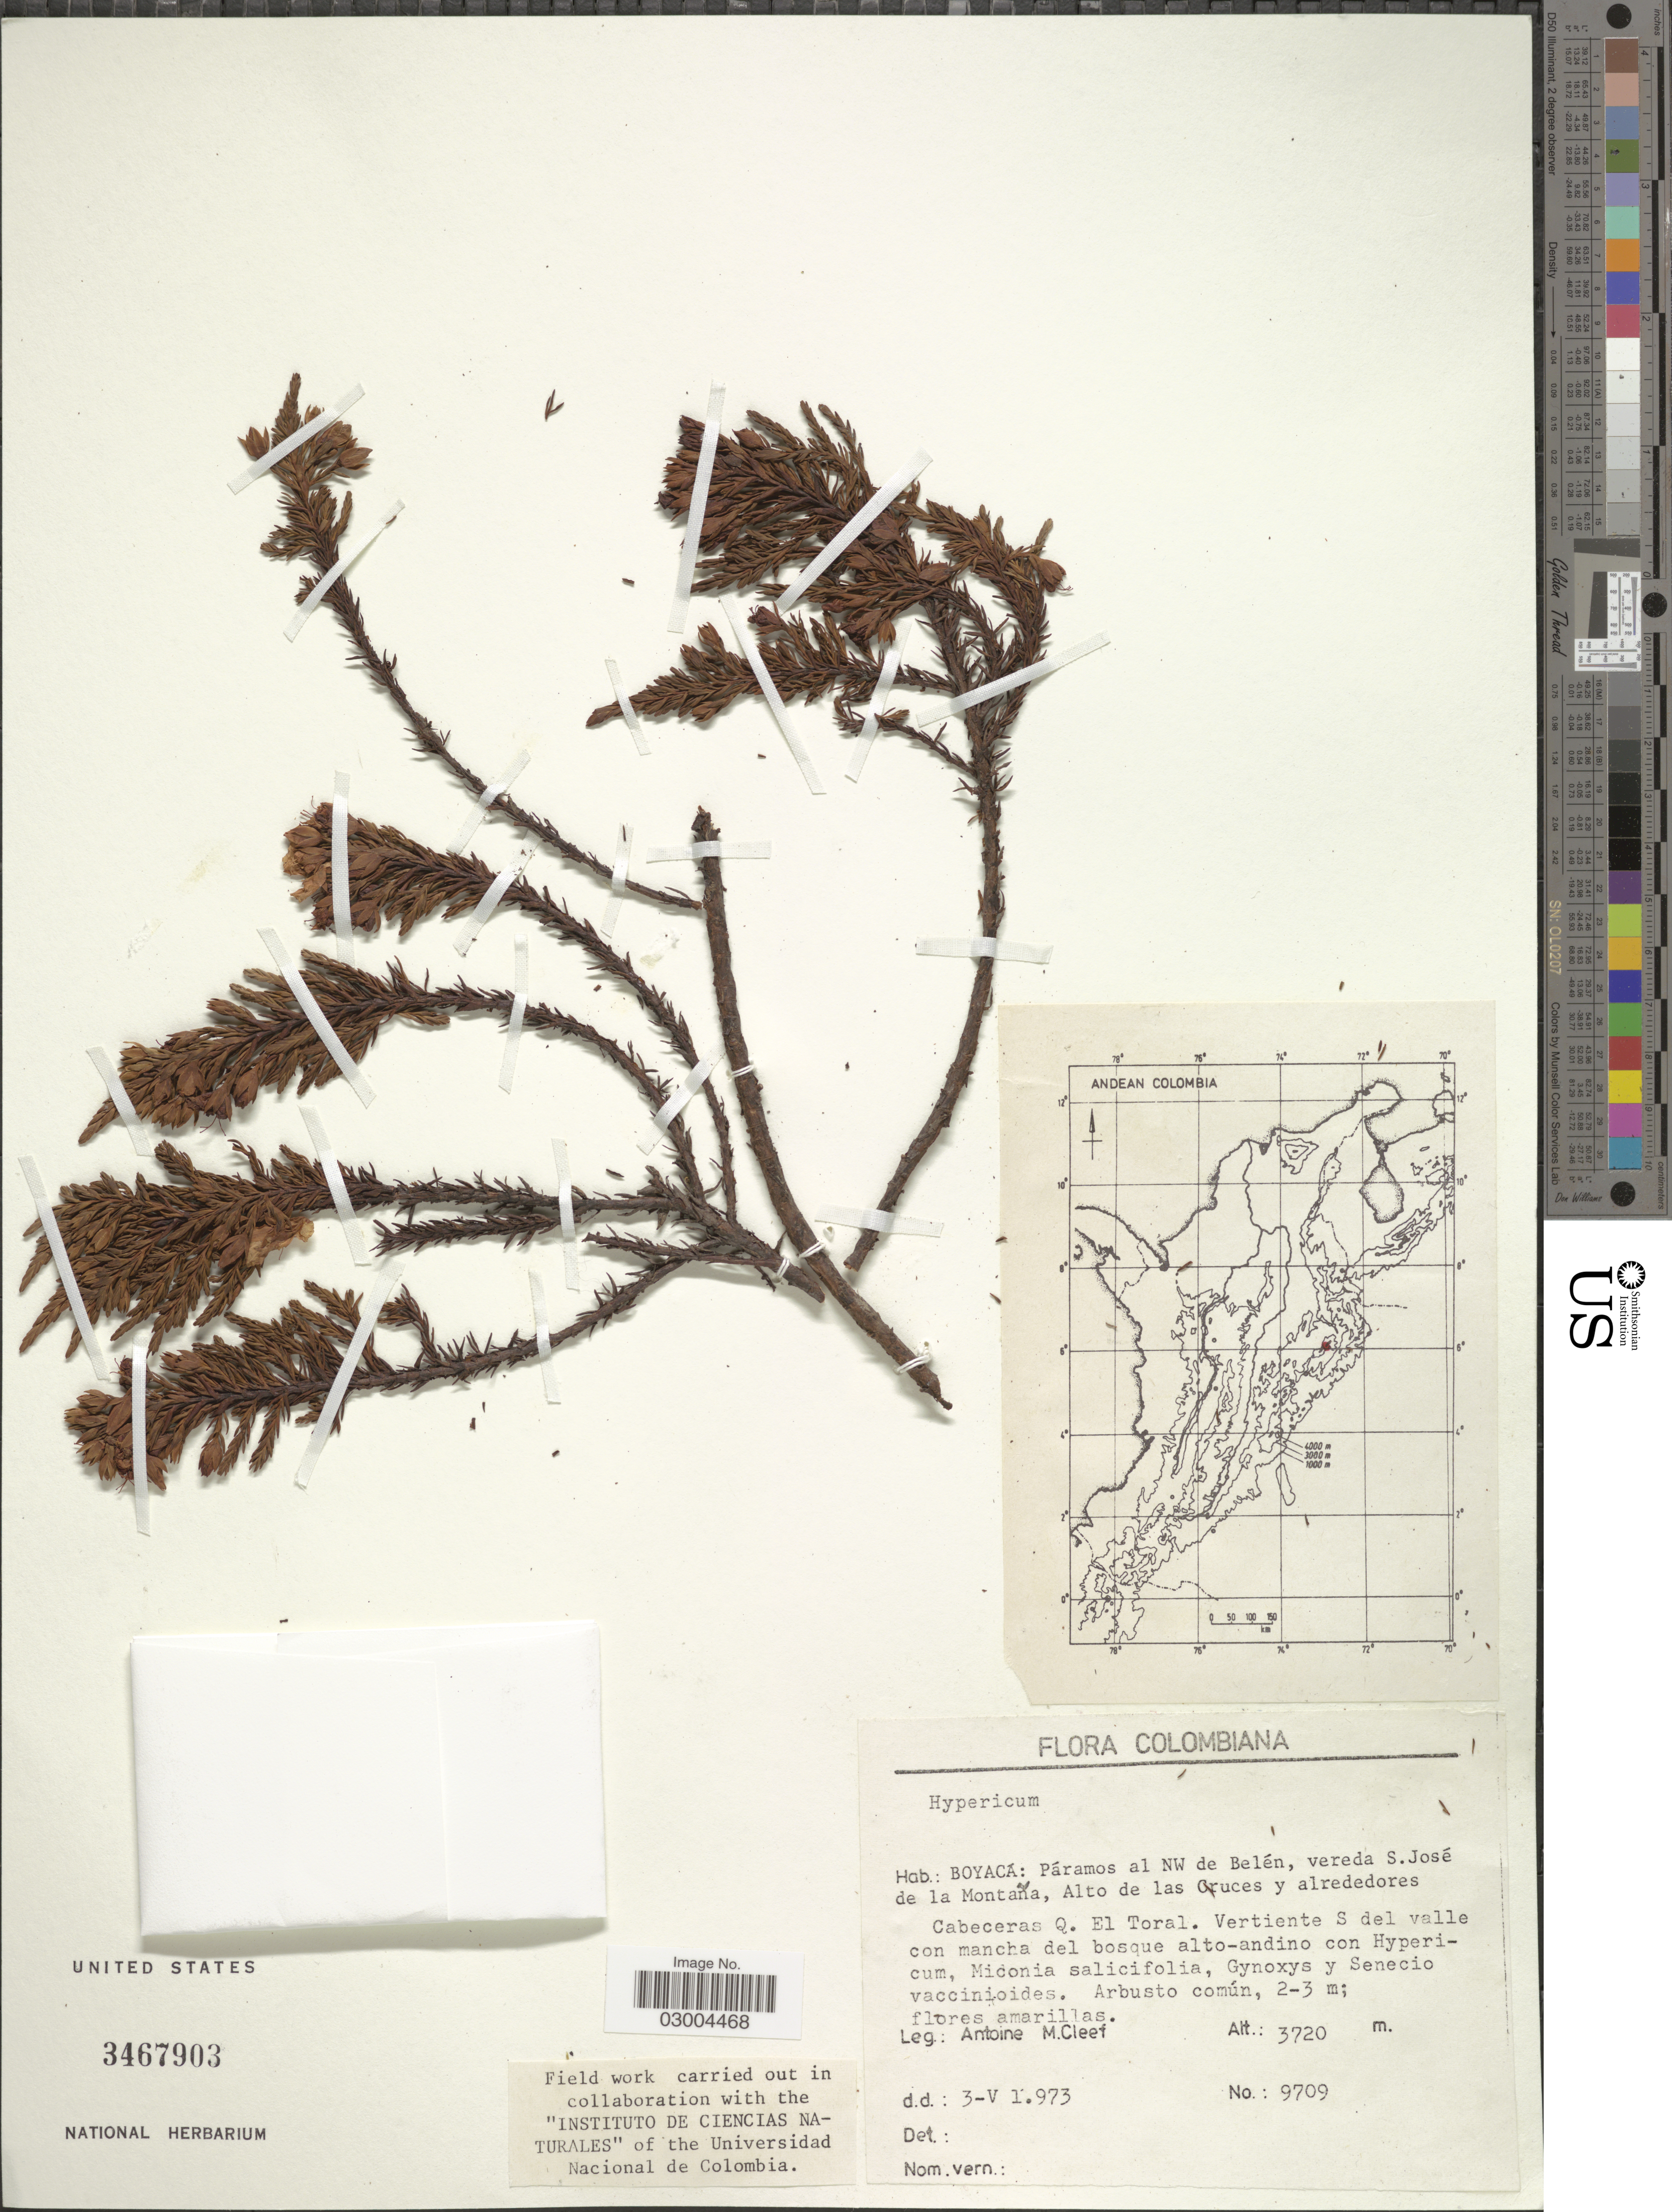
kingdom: Plantae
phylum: Tracheophyta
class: Magnoliopsida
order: Malpighiales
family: Hypericaceae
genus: Hypericum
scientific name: Hypericum sp.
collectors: A. M. Cleef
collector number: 9709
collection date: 1973-05-03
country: Colombia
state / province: Boyacá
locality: Páramos al NW de Belén, vereda S. José de la Montaña, Alto de las Cruces y alrededores Cabeceras Q. El Toral. Vertiente S del valle.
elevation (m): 3720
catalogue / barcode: US 3467903